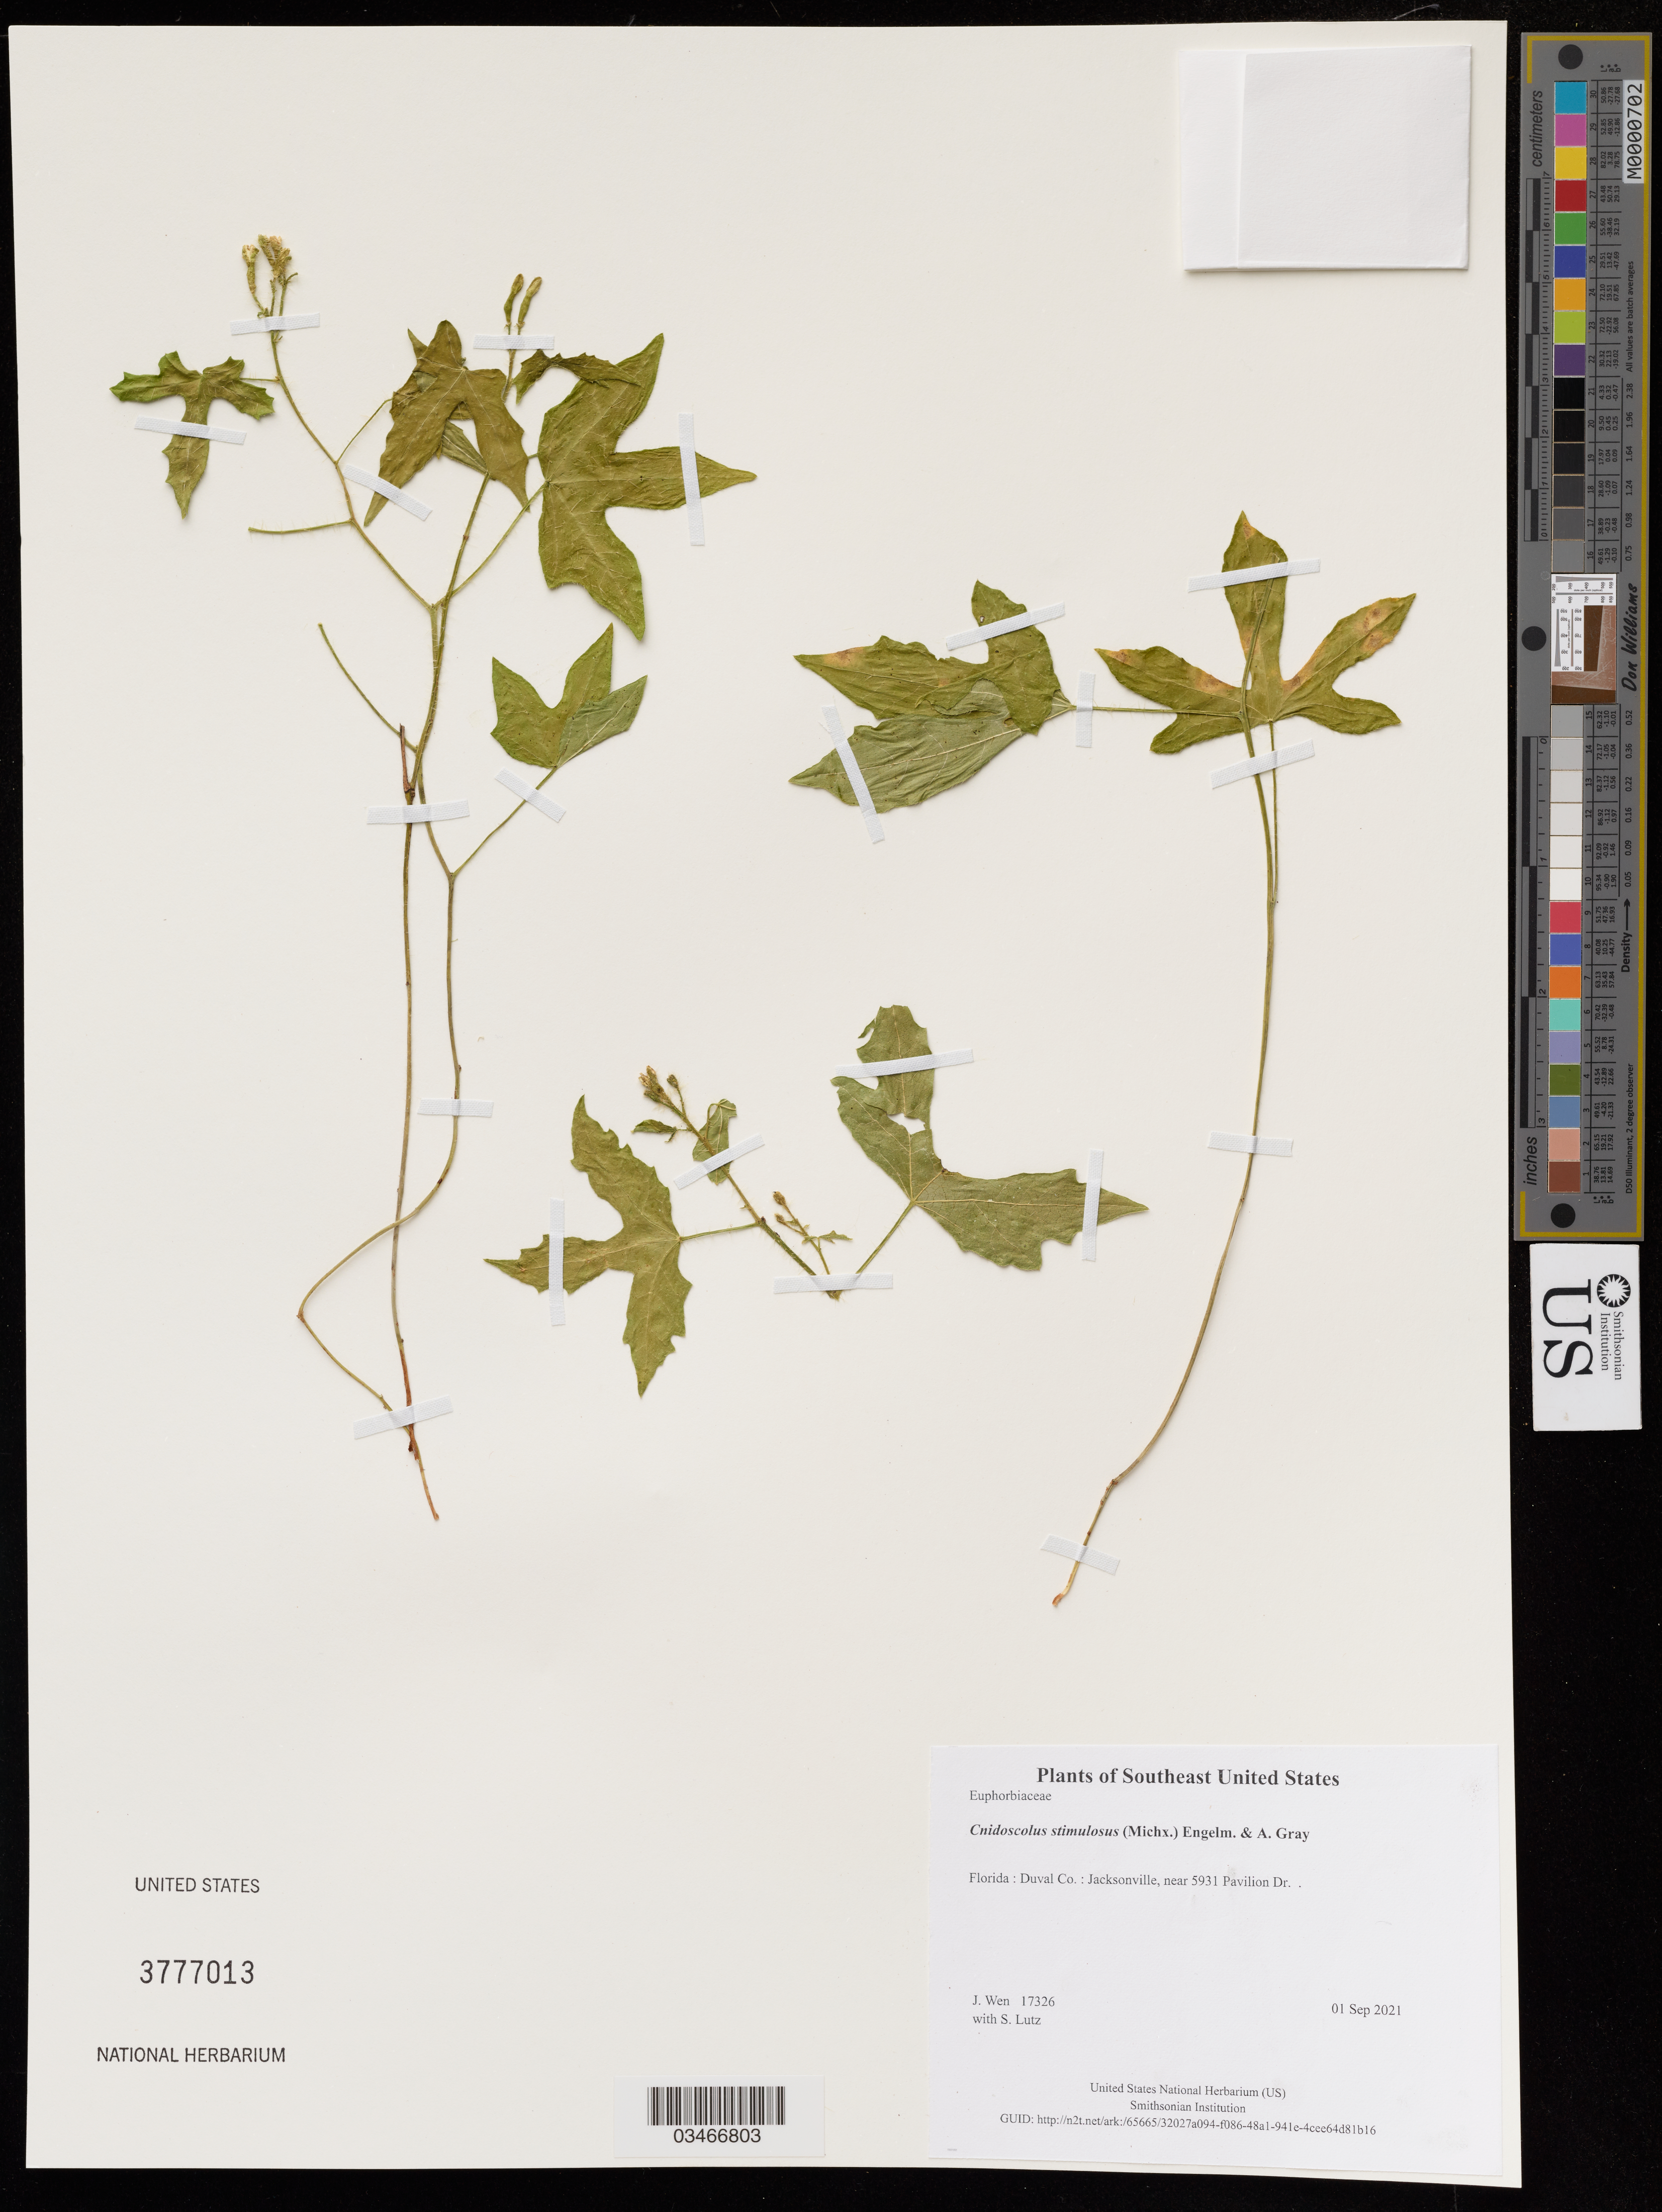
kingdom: Plantae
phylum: Tracheophyta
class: Magnoliopsida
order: Malpighiales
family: Euphorbiaceae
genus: Cnidoscolus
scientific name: Cnidoscolus stimulosus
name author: (Michx.) Engelm. & A. Gray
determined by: Wen, Jun, (BOT), Smithsonian Institution - National Museum of Natural History (UNITED STATES)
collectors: J. Wen & S. Lutz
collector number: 17326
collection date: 2021-09-01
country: United States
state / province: Florida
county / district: Duval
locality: Jacksonville, near 5931 Pavilion Dr.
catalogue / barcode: US 3777013